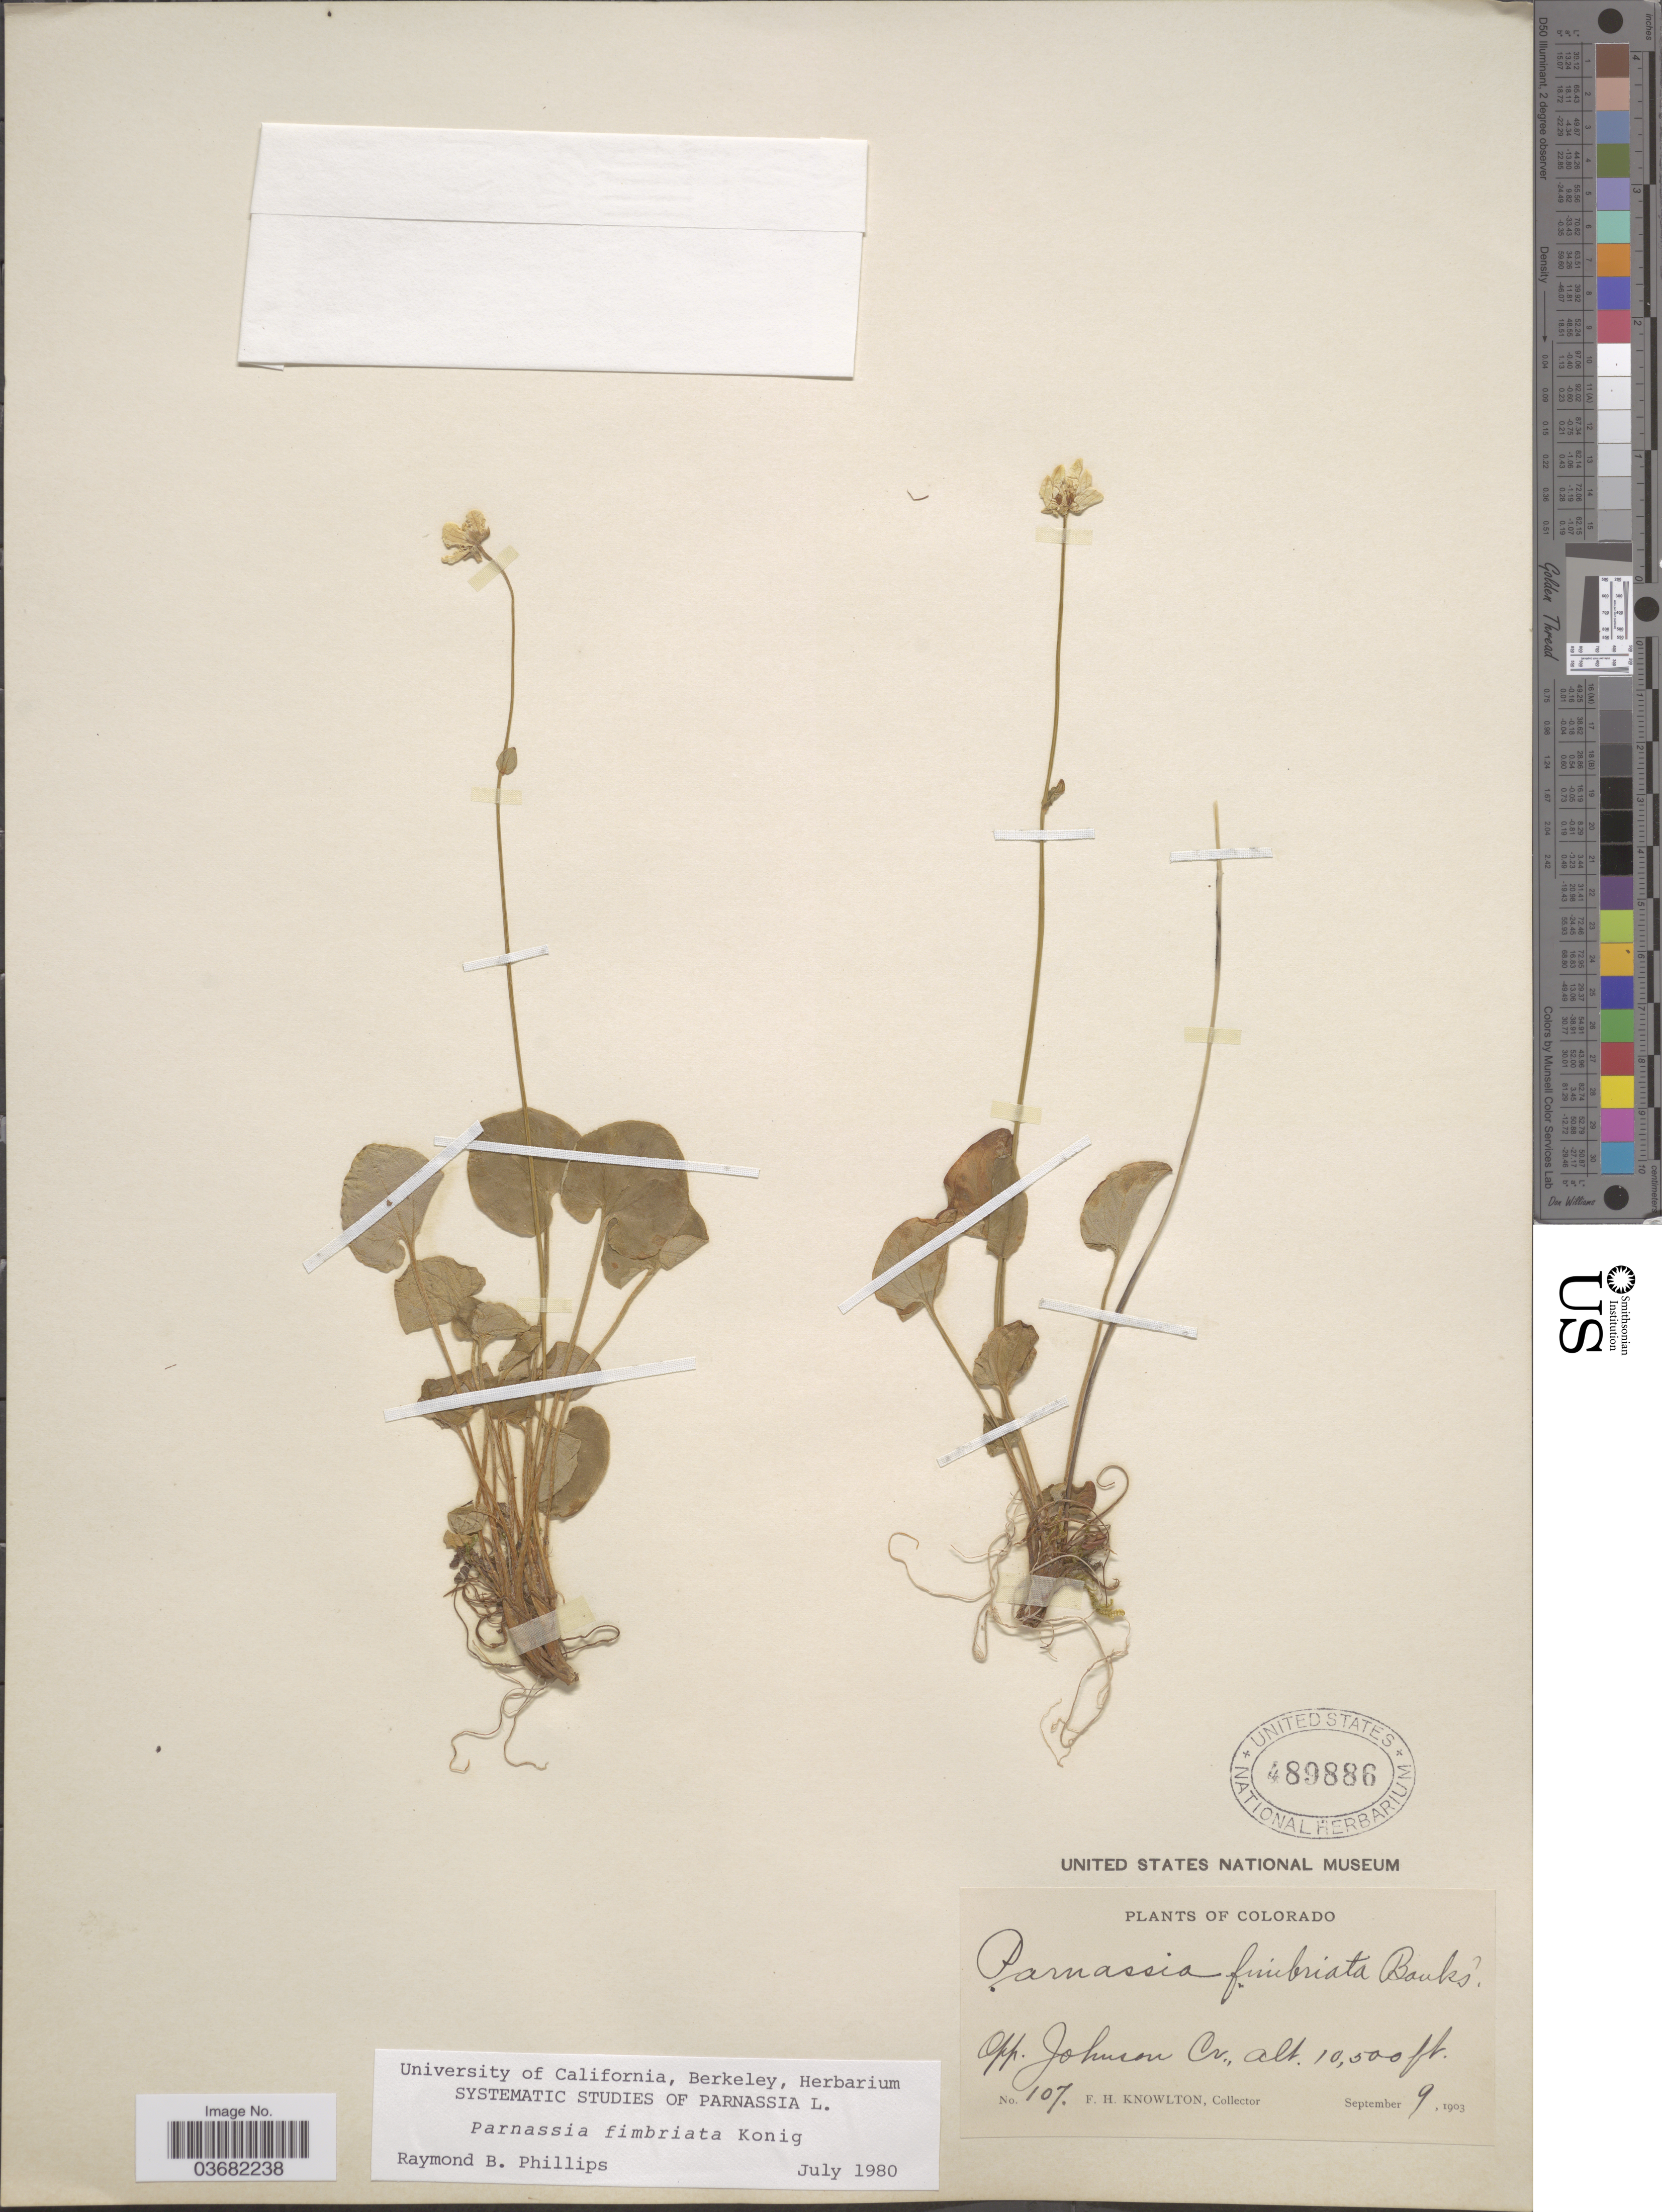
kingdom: Plantae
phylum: Tracheophyta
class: Magnoliopsida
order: Celastrales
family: Parnassiaceae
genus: Parnassia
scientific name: Parnassia fimbriata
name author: K.D. Koenig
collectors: F. H. Knowlton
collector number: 107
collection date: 1903-09-09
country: United States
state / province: Colorado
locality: Opp. Johnson Cr.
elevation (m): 3200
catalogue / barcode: US 489886